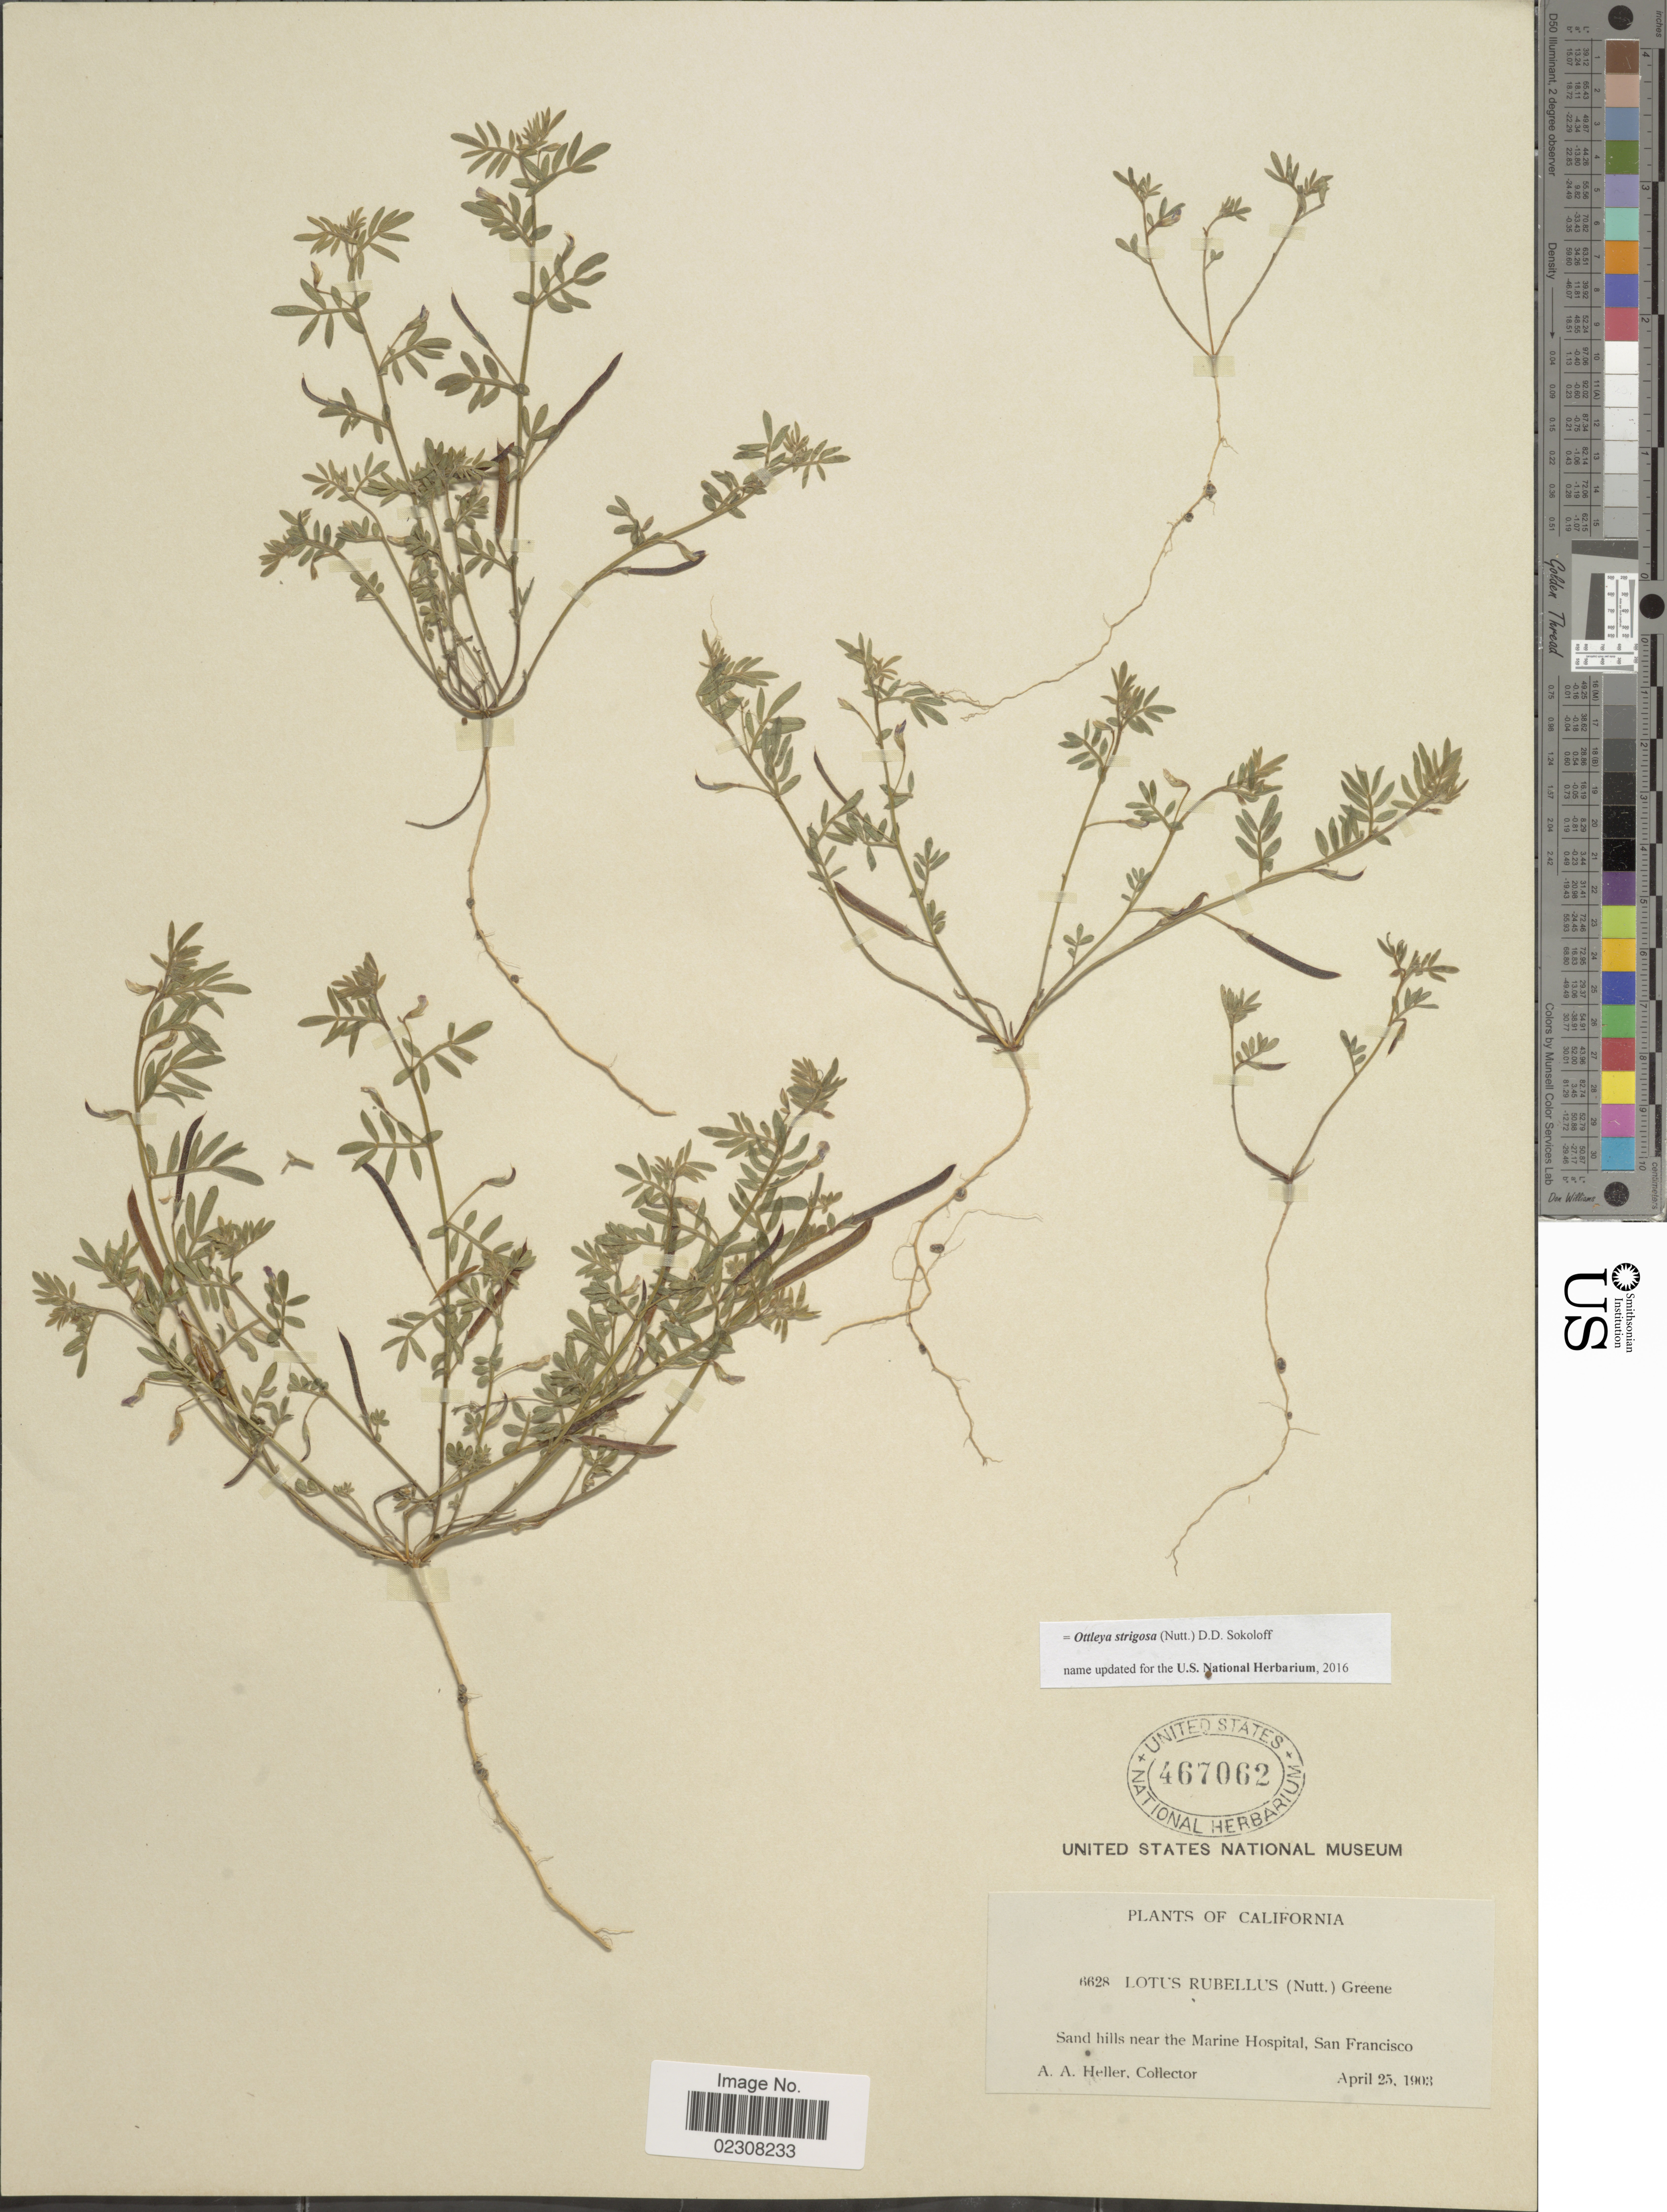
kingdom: Plantae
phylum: Tracheophyta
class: Magnoliopsida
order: Fabales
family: Fabaceae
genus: Ottleya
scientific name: Ottleya strigosa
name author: (Nutt.) D.D. Sokoloff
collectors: A. A. Heller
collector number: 6628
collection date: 1903-04-25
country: United States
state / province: California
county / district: San Francisco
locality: Sand hills near the Marine Hospital, San Francisco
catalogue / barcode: US 467062